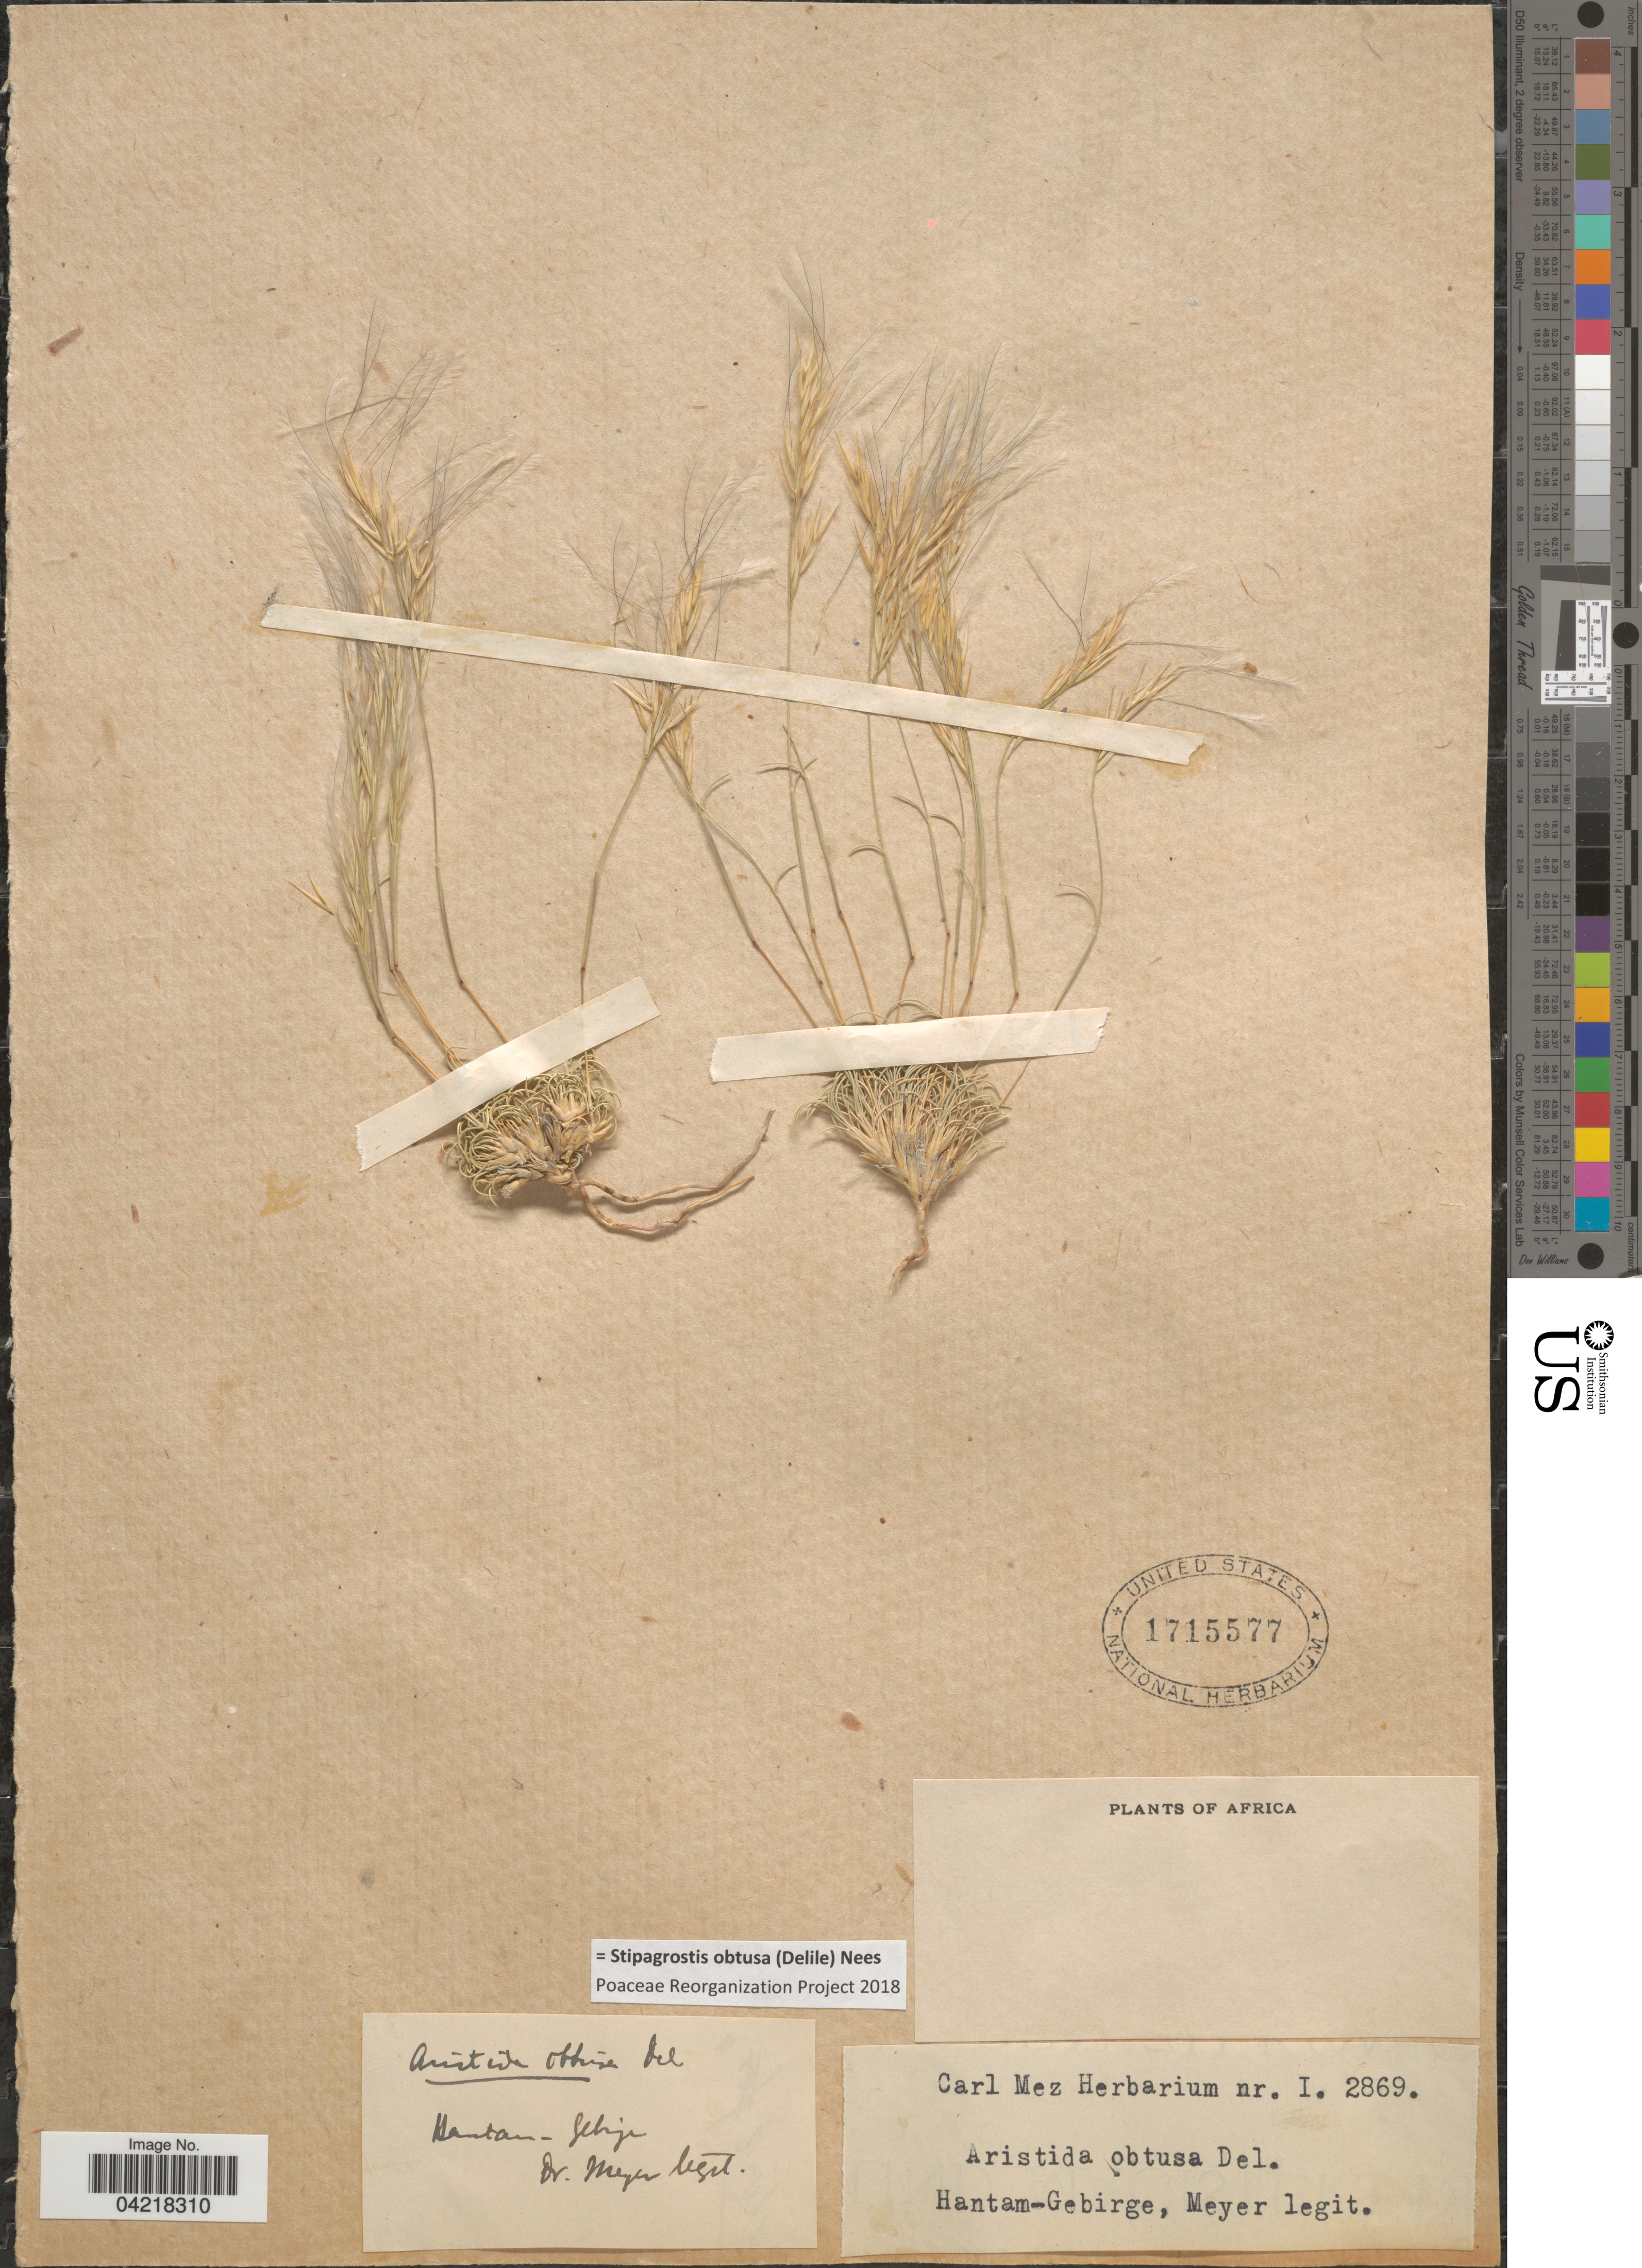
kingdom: Plantae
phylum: Tracheophyta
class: Liliopsida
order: Poales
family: Poaceae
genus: Stipagrostis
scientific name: Stipagrostis obtusa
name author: (Delile) Nees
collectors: -- Meyer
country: South Africa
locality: Hantam-Gebirge. Africa.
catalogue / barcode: US 1715577